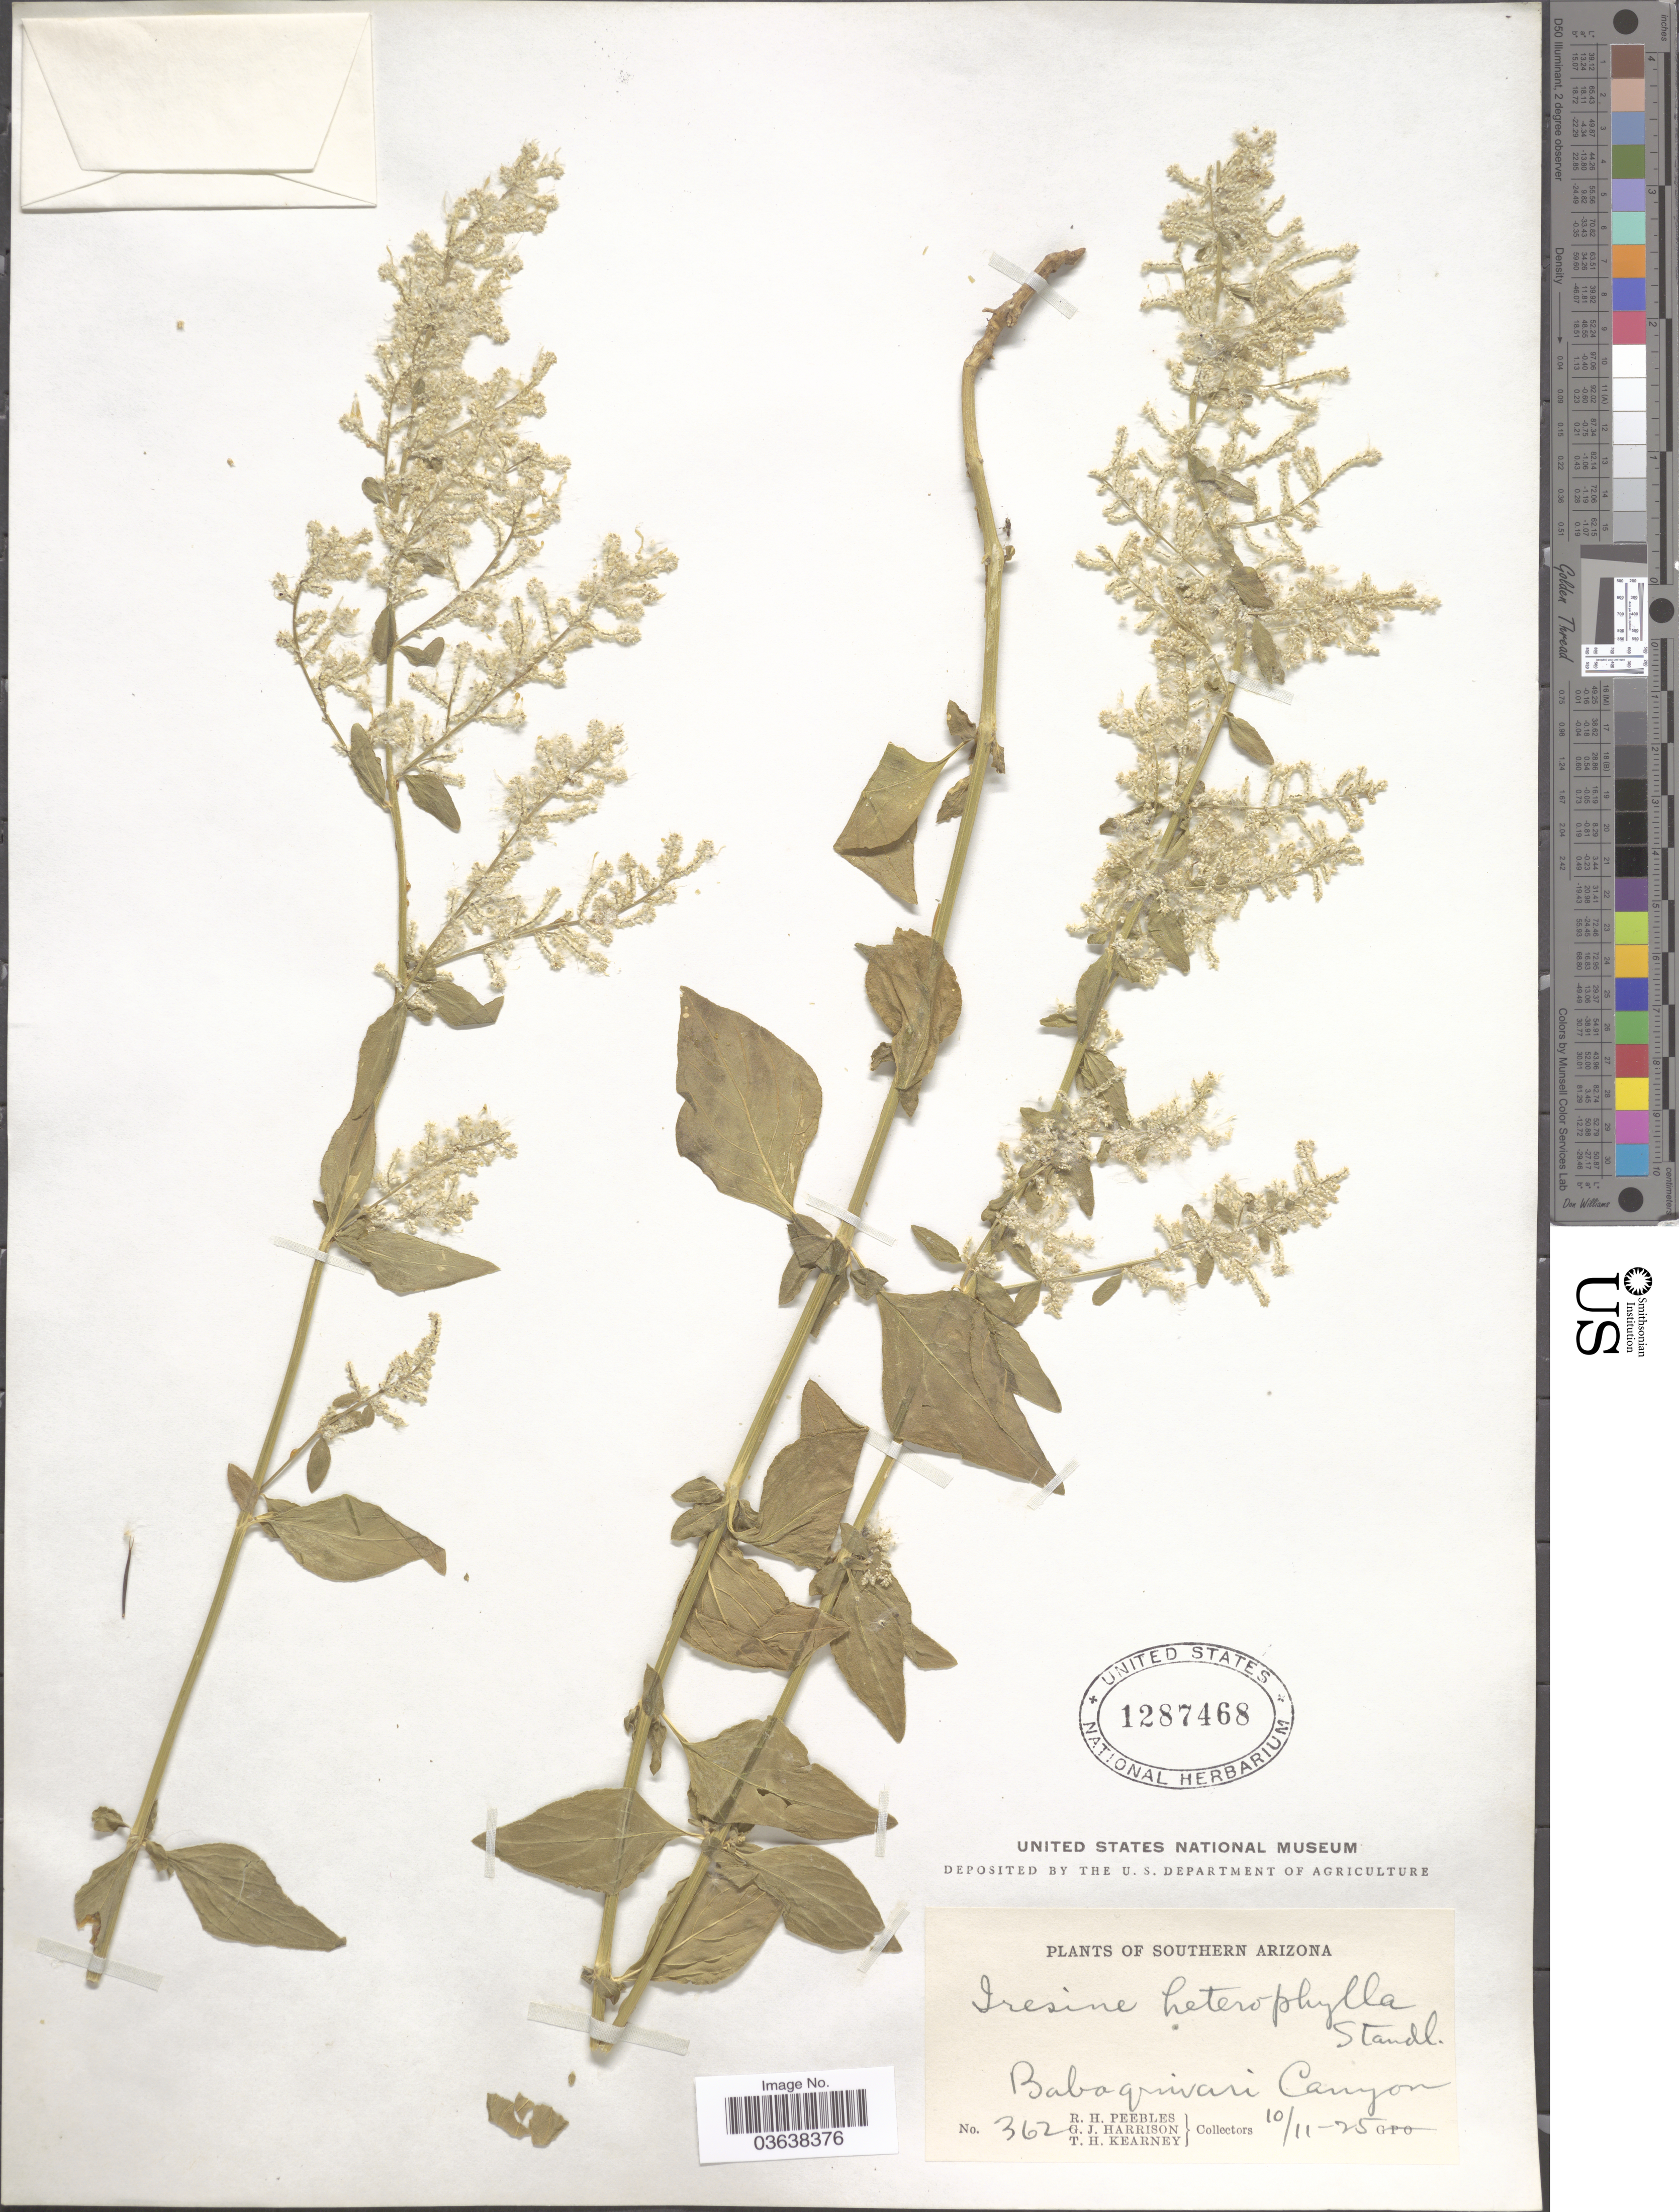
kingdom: Plantae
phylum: Tracheophyta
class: Magnoliopsida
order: Caryophyllales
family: Amaranthaceae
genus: Iresine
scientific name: Iresine heterophylla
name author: Standl.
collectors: R. H. Peebles, G. J. Harrison & T. H. Kearney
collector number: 362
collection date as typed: Transcribed d/m/y: 11/10/25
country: United States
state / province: Arizona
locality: Southern Arizona. Baboquivari Canyon.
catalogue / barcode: US 1287468